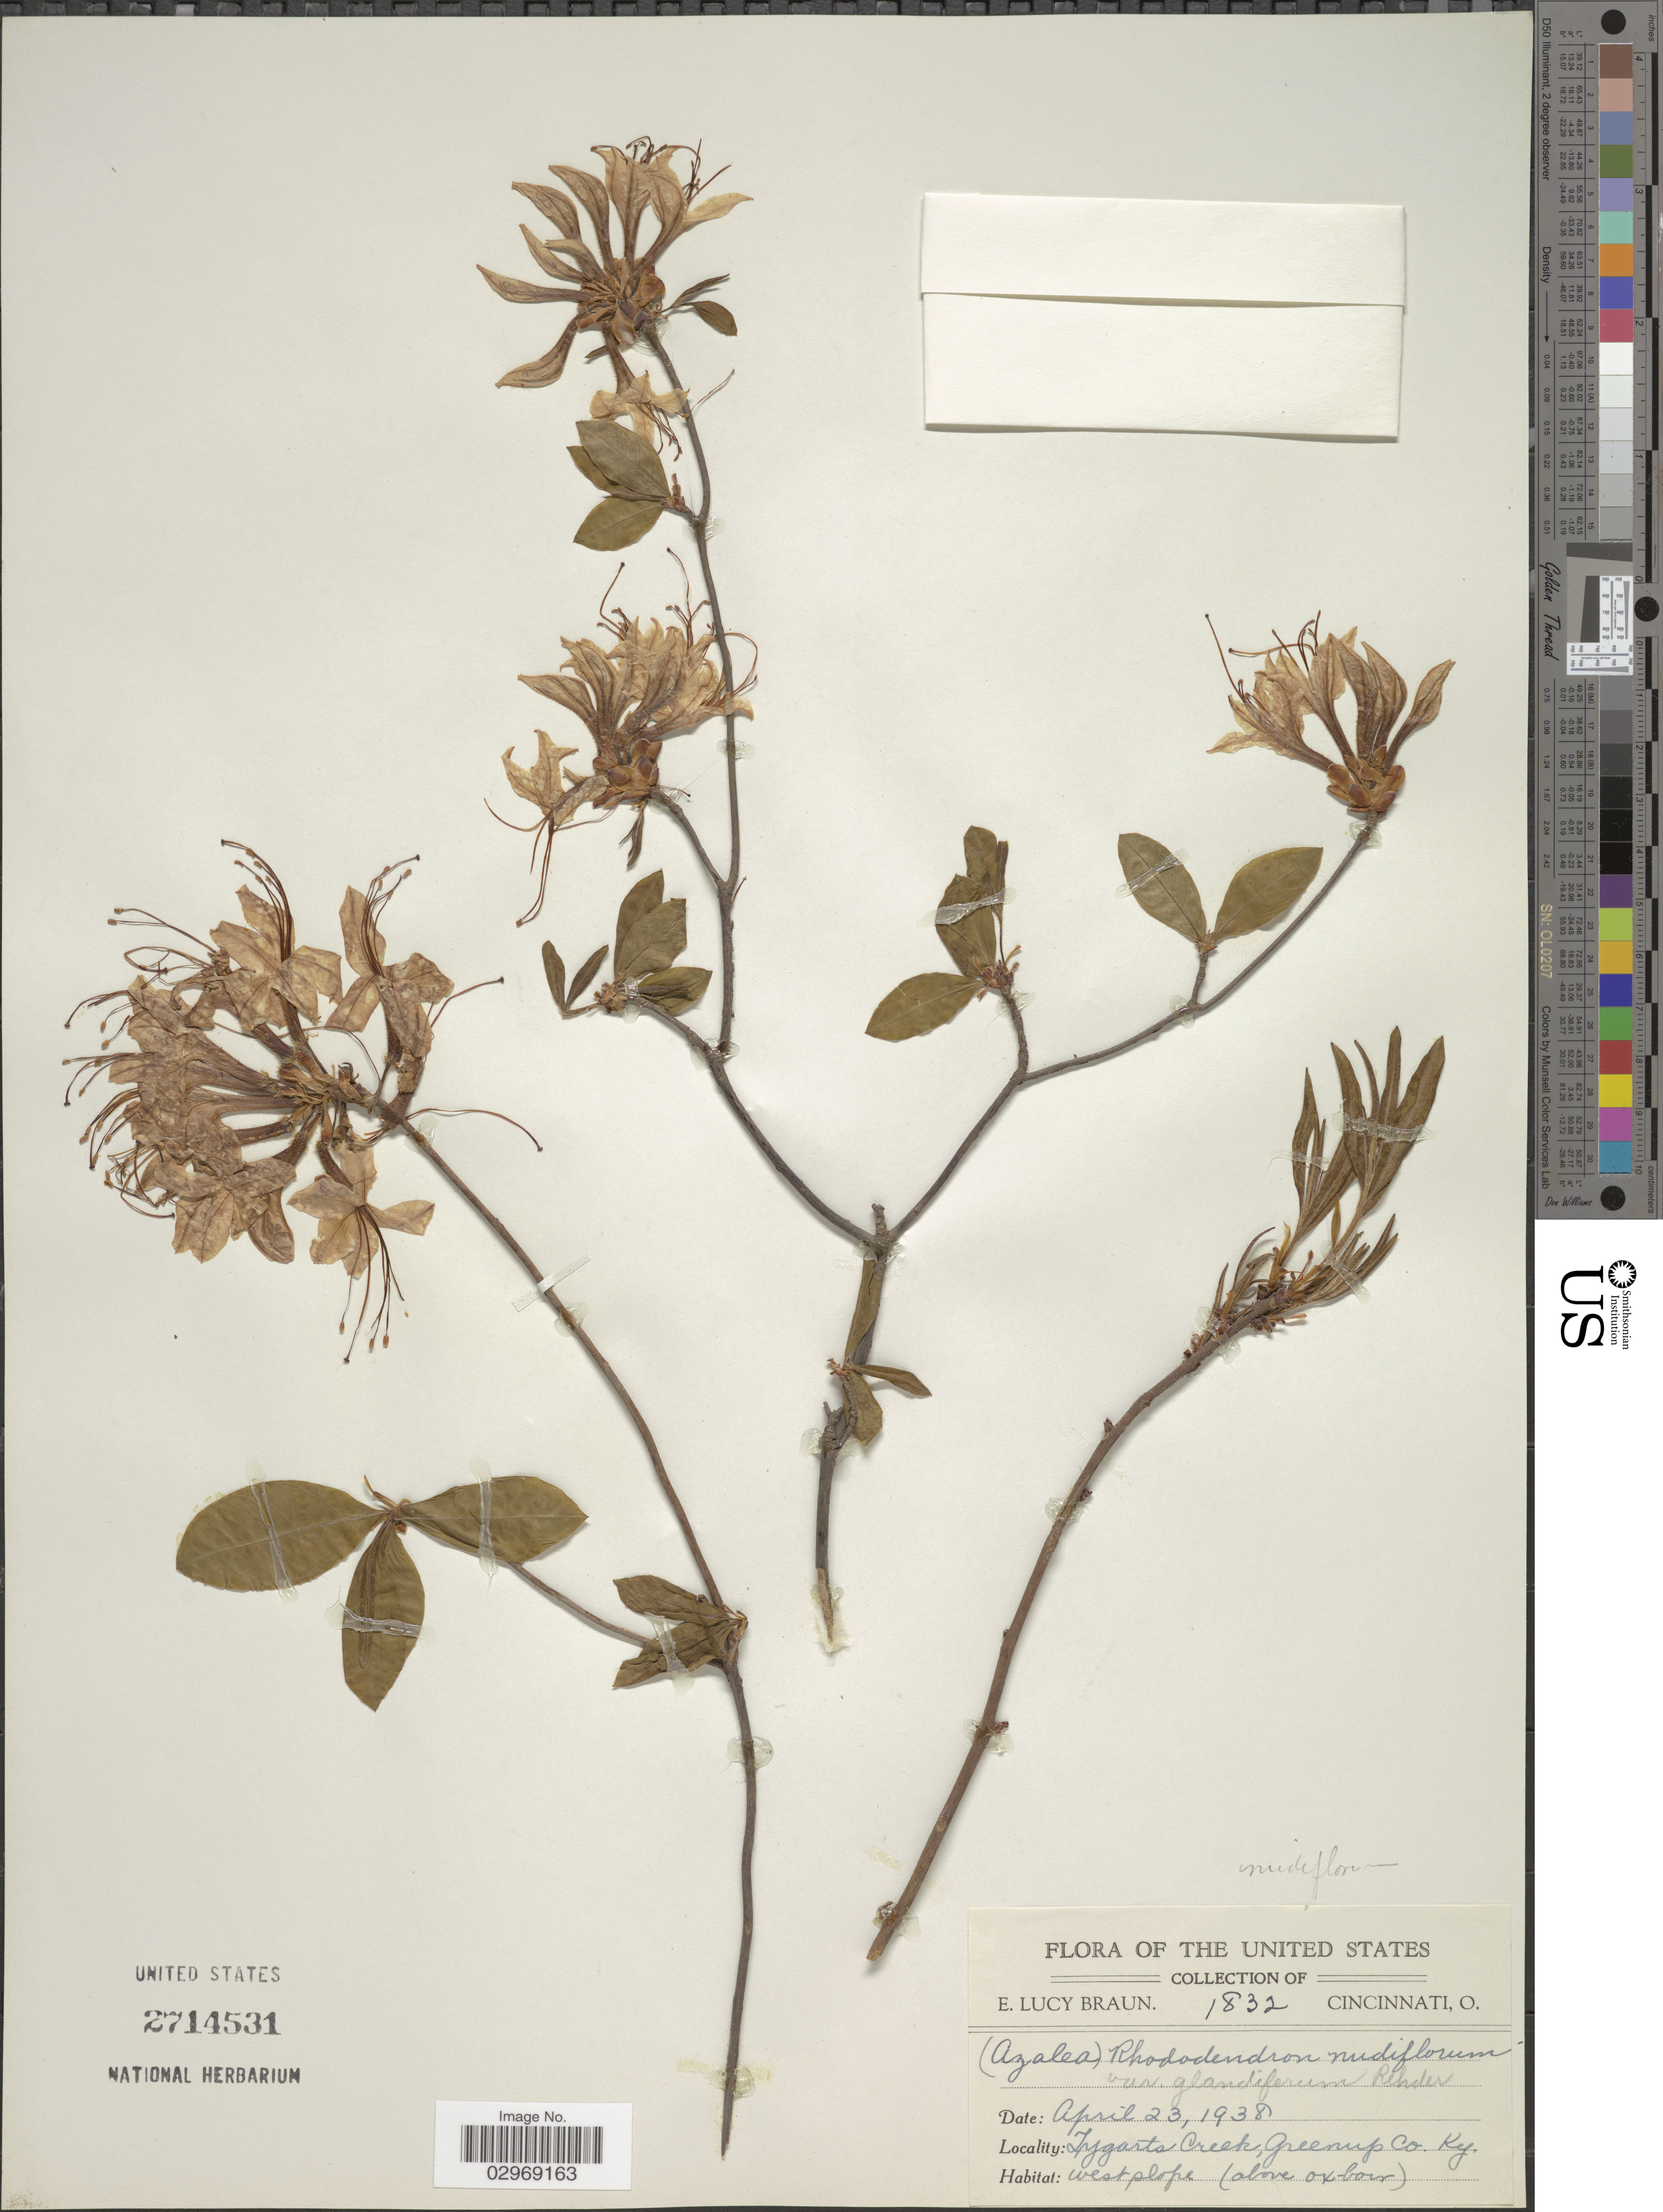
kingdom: Plantae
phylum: Tracheophyta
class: Magnoliopsida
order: Ericales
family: Ericaceae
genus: Rhododendron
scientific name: Rhododendron nudiflorum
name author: Torr.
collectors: E. L. Braun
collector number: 1832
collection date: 1938-04-23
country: United States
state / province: Kentucky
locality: Tygarts Creek, Greenup Co. Ky.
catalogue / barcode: US 2714531